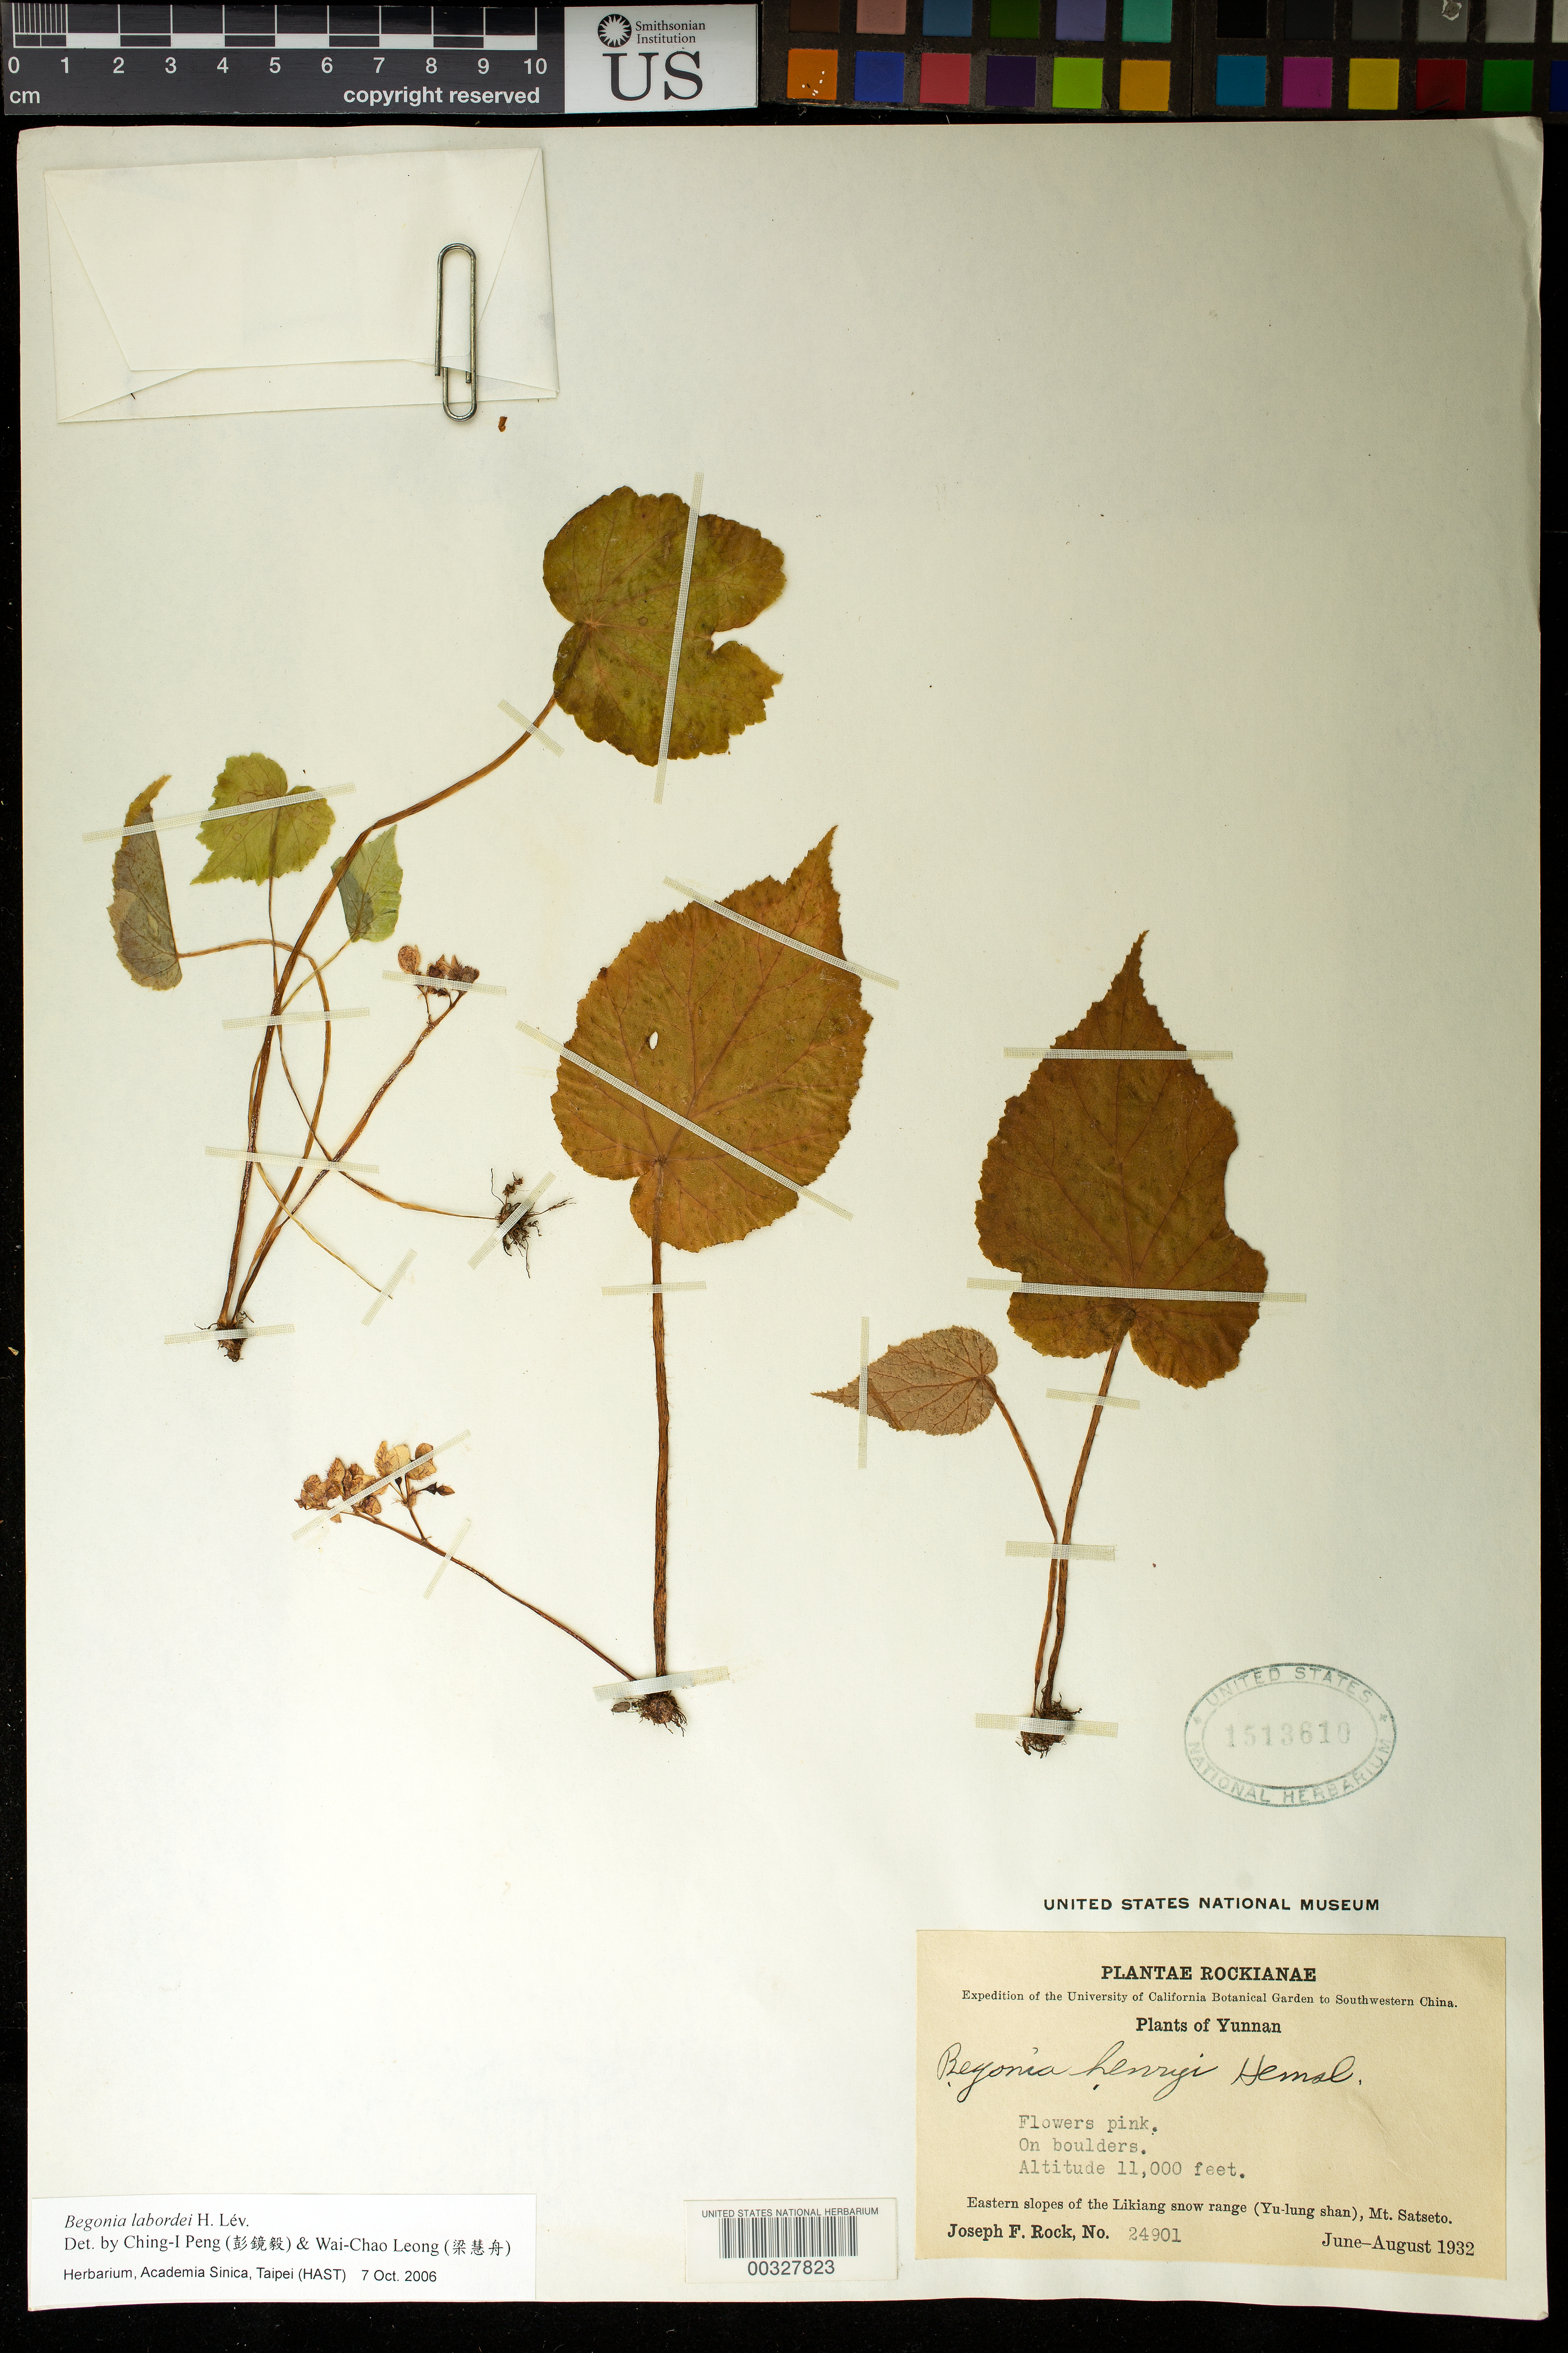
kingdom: Plantae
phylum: Tracheophyta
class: Magnoliopsida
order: Cucurbitales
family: Begoniaceae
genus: Begonia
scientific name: Begonia labordei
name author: H. Lév.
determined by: Peng, Ching-I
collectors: J. F. Rock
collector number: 24901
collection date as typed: Jun 1932 to -- Aug 1932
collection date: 1932-06/1932-08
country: China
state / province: Yunnan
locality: Eastern slopes of likiang snow range (yu-lung shan), mt. satseto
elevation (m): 3353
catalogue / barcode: US 1513610